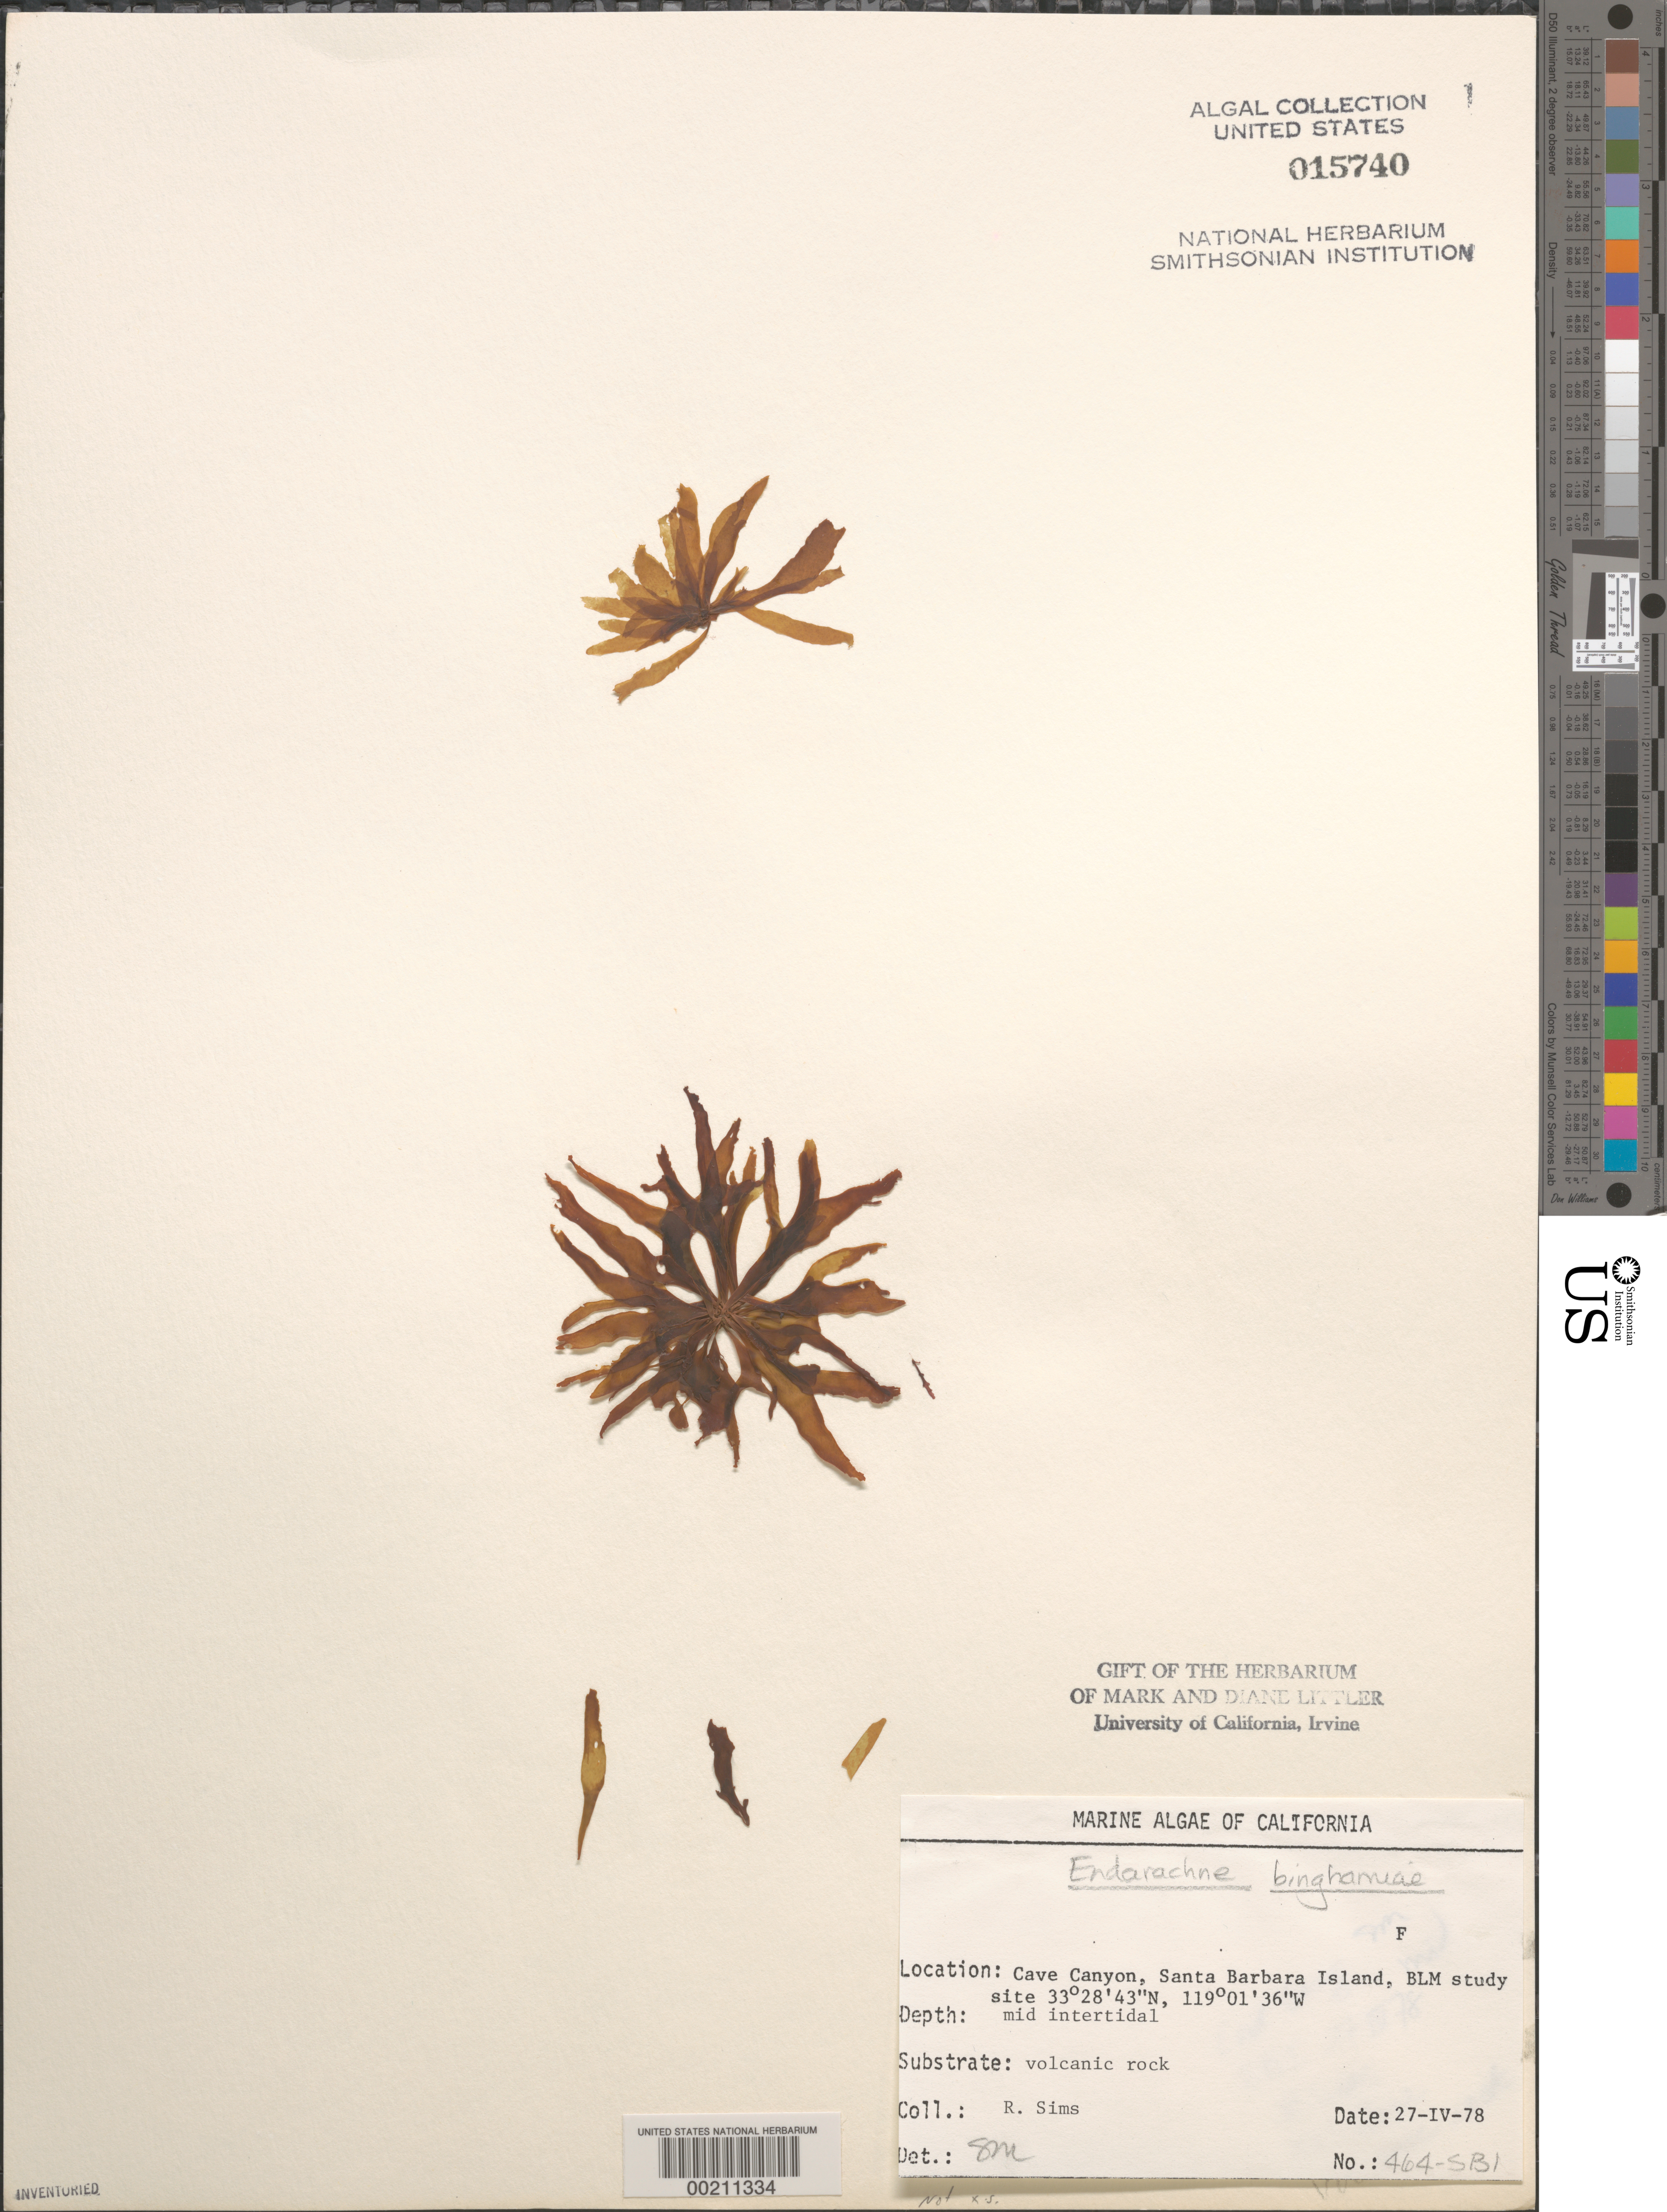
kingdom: Chromista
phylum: Ochrophyta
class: Phaeophyceae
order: Scytosiphonales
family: Scytosiphonaceae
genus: Petalonia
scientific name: Petalonia binghamiae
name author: (J. Agardh) K.L.Vinogr.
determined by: Algae name updating Project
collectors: R. H. Sims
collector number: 464-SBI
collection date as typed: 27 Apr 1978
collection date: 1978-04-27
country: United States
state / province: California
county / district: Santa Barbara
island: Santa Barbara Island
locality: Cave Canyon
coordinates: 33 28' 43" N, 119 01' 36" W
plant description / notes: BLM-SOCALBIGHT Rocky Intertidal Survey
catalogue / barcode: US 15740